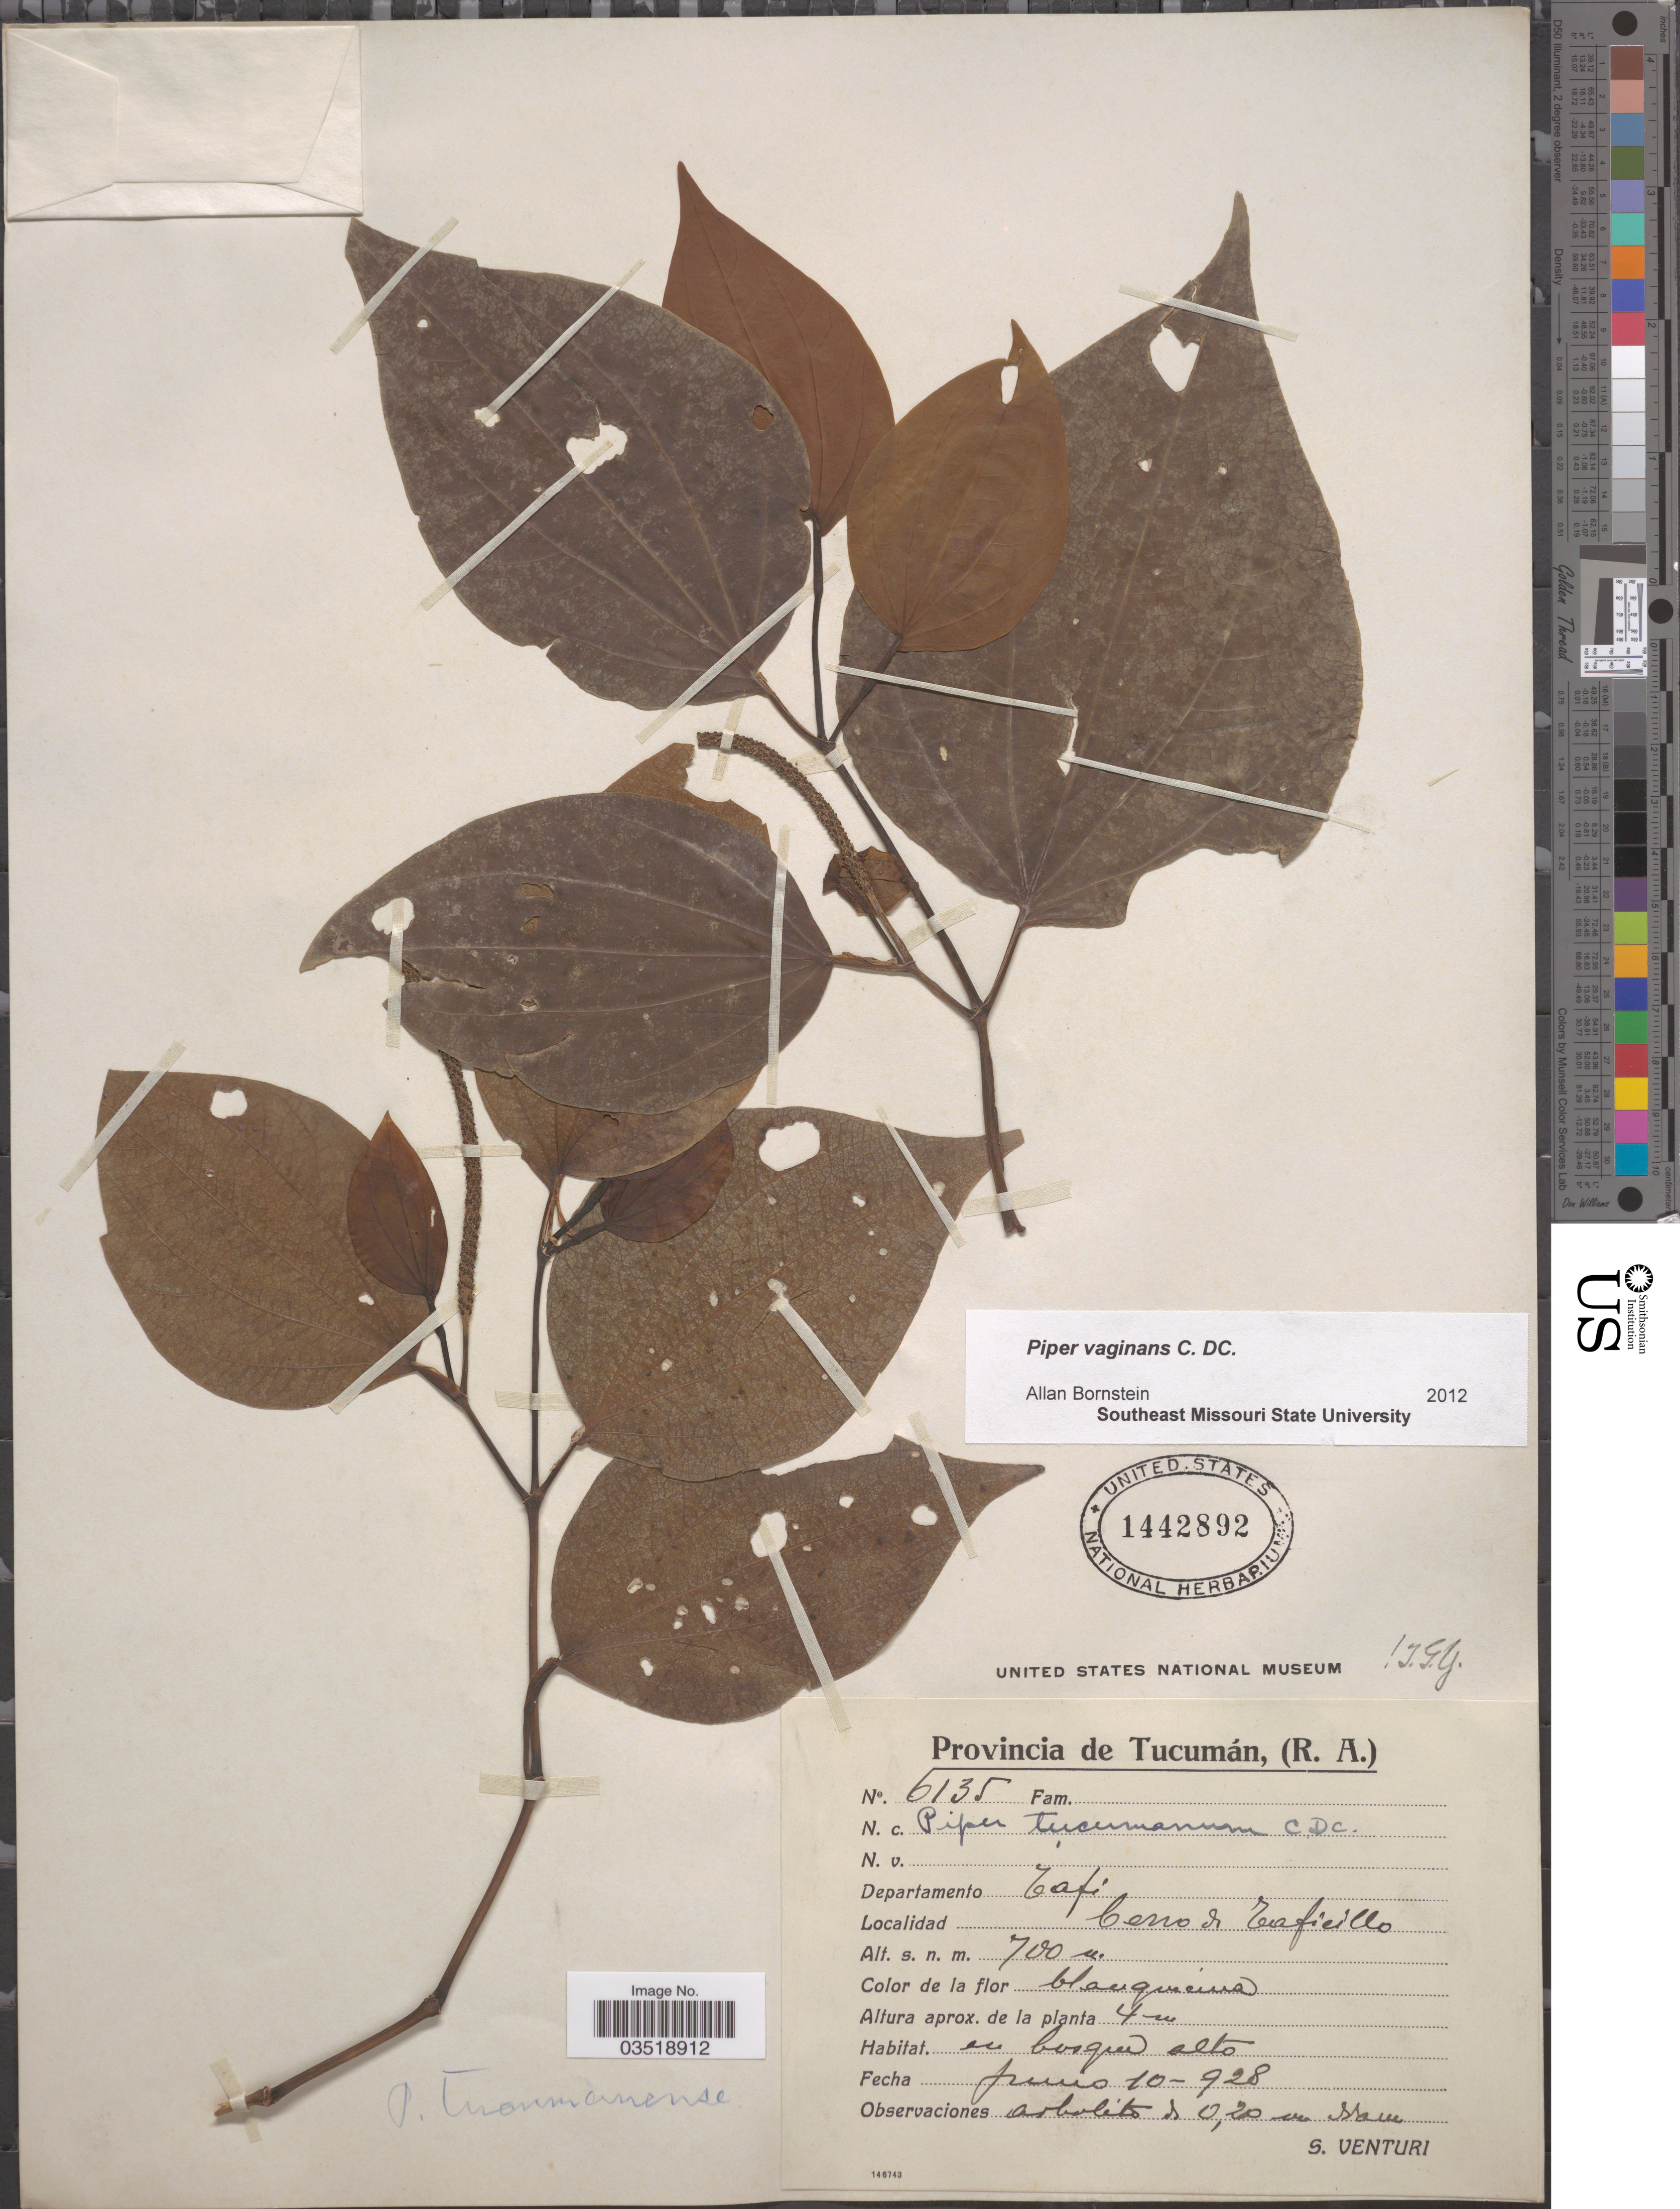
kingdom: Plantae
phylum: Tracheophyta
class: Magnoliopsida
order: Piperales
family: Piperaceae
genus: Piper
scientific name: Piper vaginans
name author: C. DC.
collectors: S. Venturi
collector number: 6135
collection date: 1928-06-10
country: Argentina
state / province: Tucuman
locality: Departamento Tafi. Cerro & Taficillo.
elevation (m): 700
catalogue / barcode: US 1442892